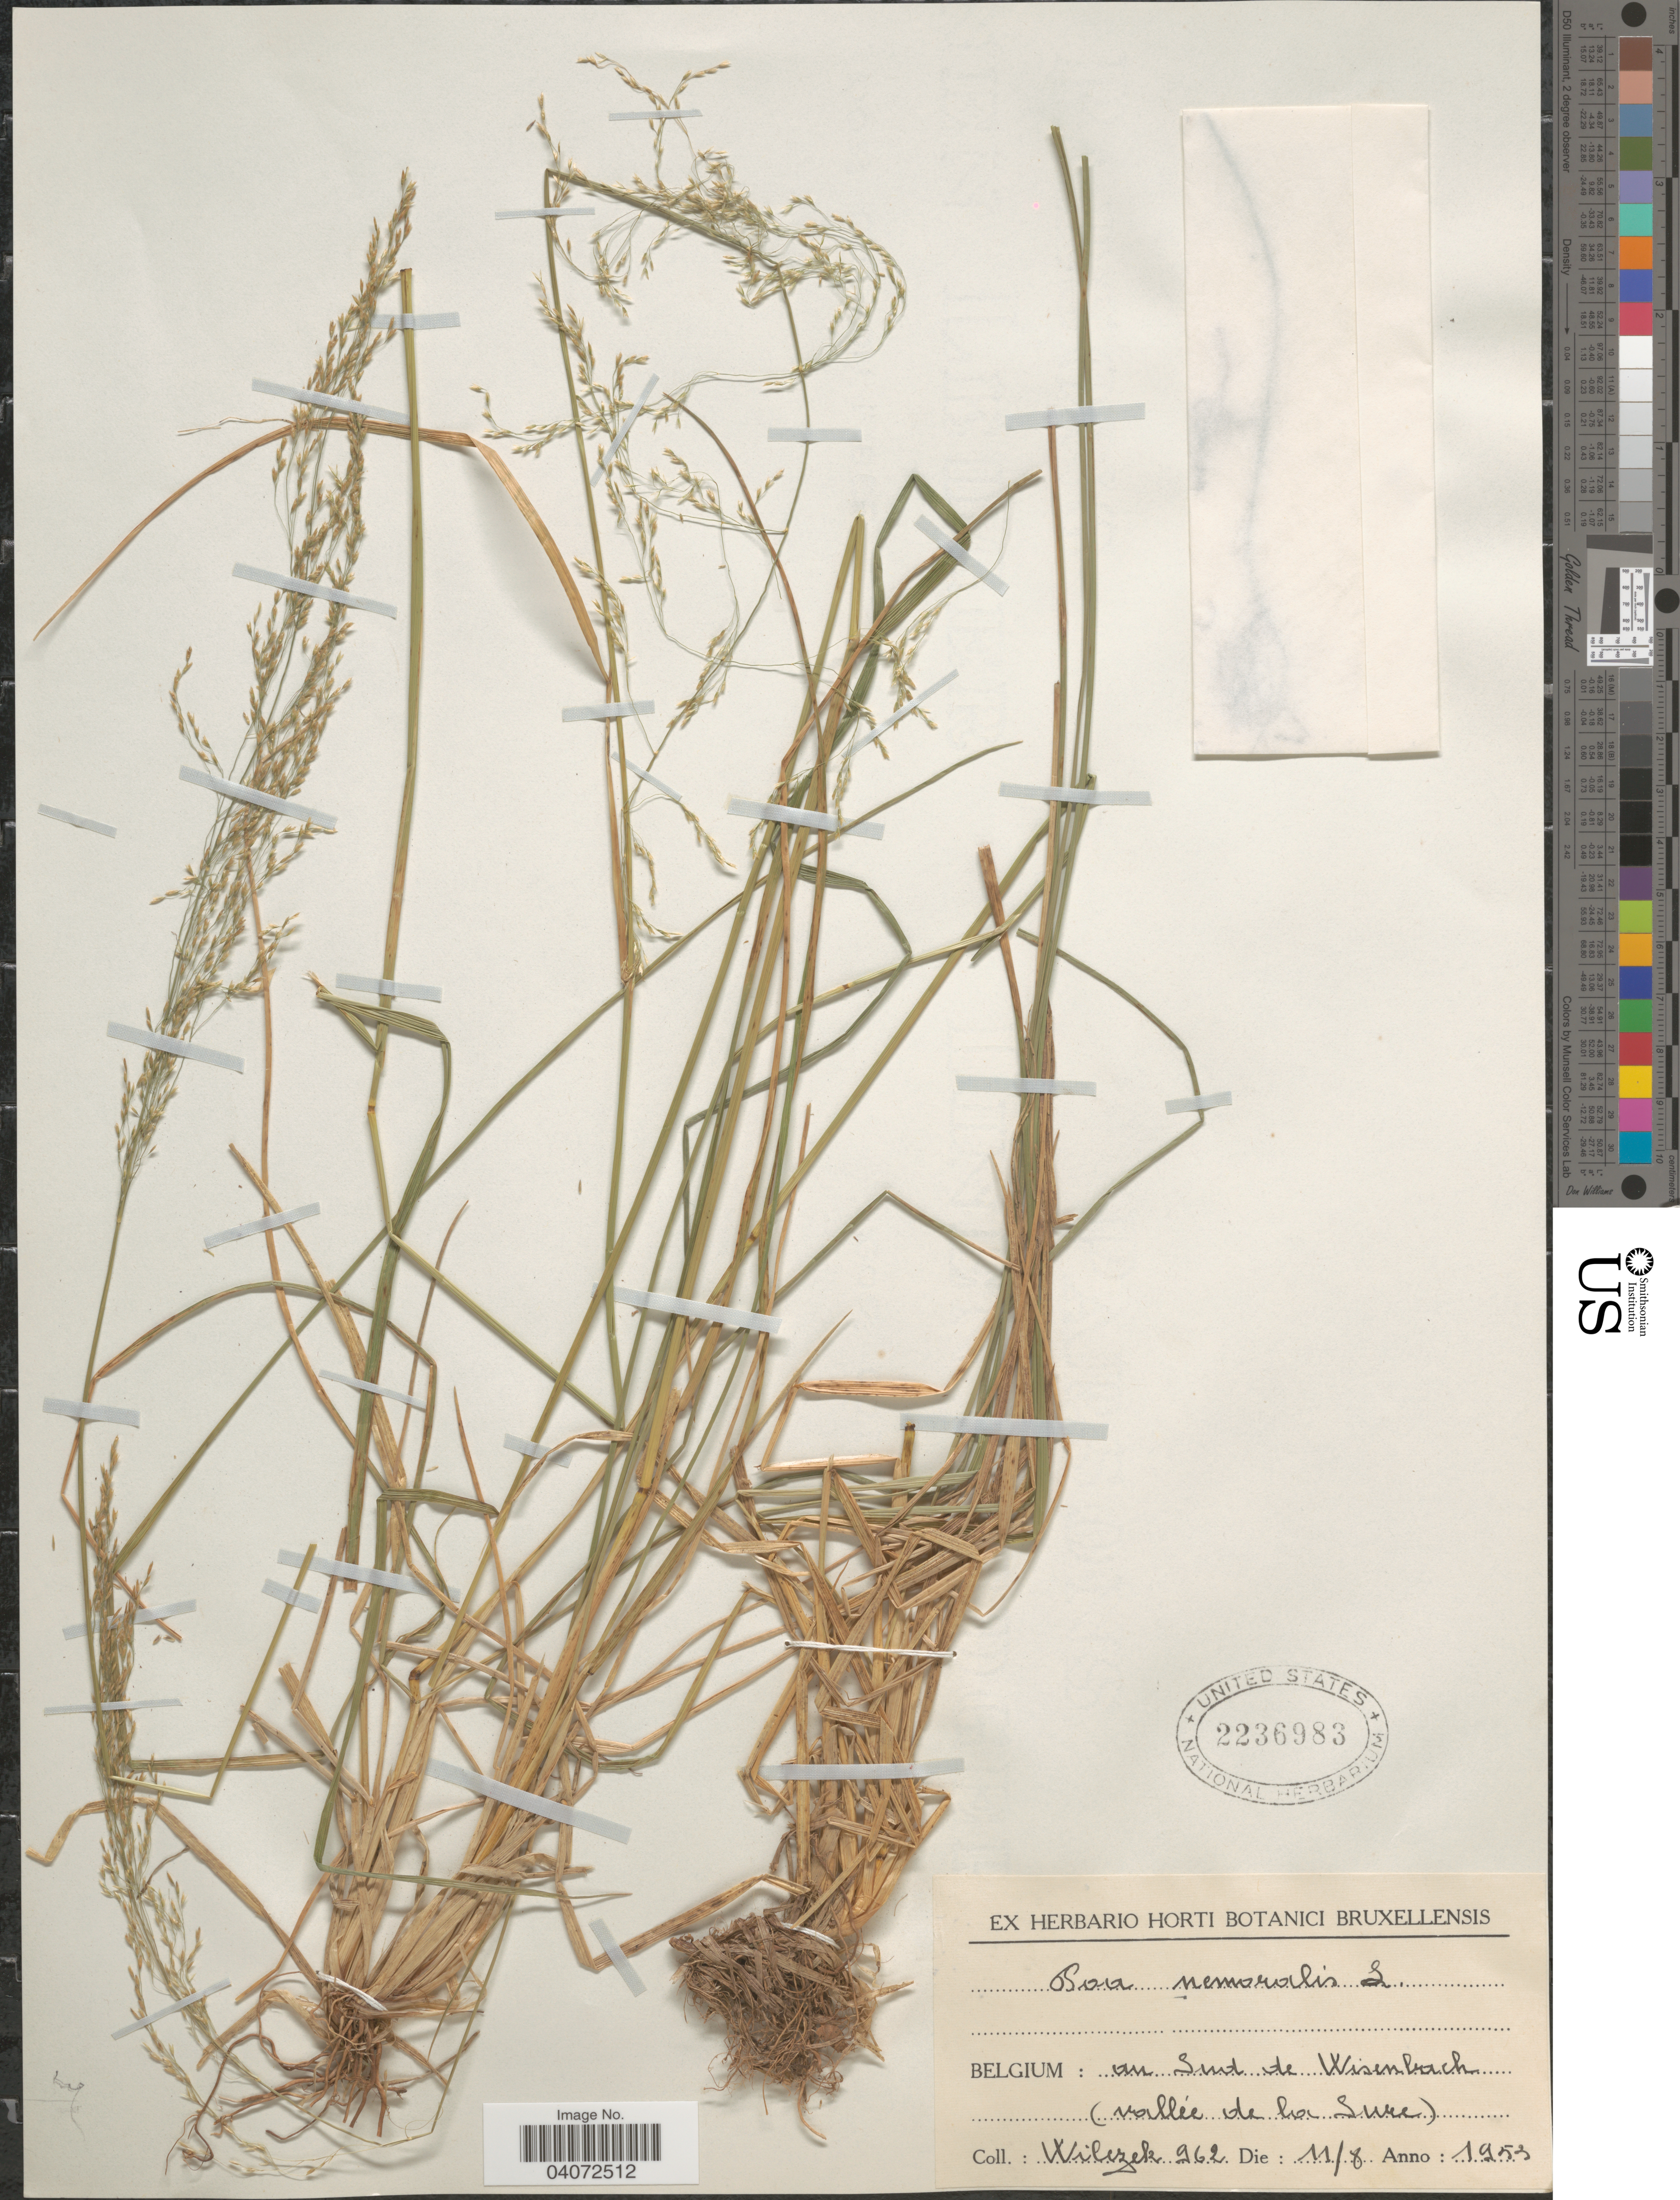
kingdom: Plantae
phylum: Tracheophyta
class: Liliopsida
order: Poales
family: Poaceae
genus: Poa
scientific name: Poa nemoralis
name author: L.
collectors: Wilczek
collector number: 962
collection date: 1953-08-11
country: Belgium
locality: Au Sud de Wisenbach (vallée de la Sure).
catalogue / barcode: US 2236983